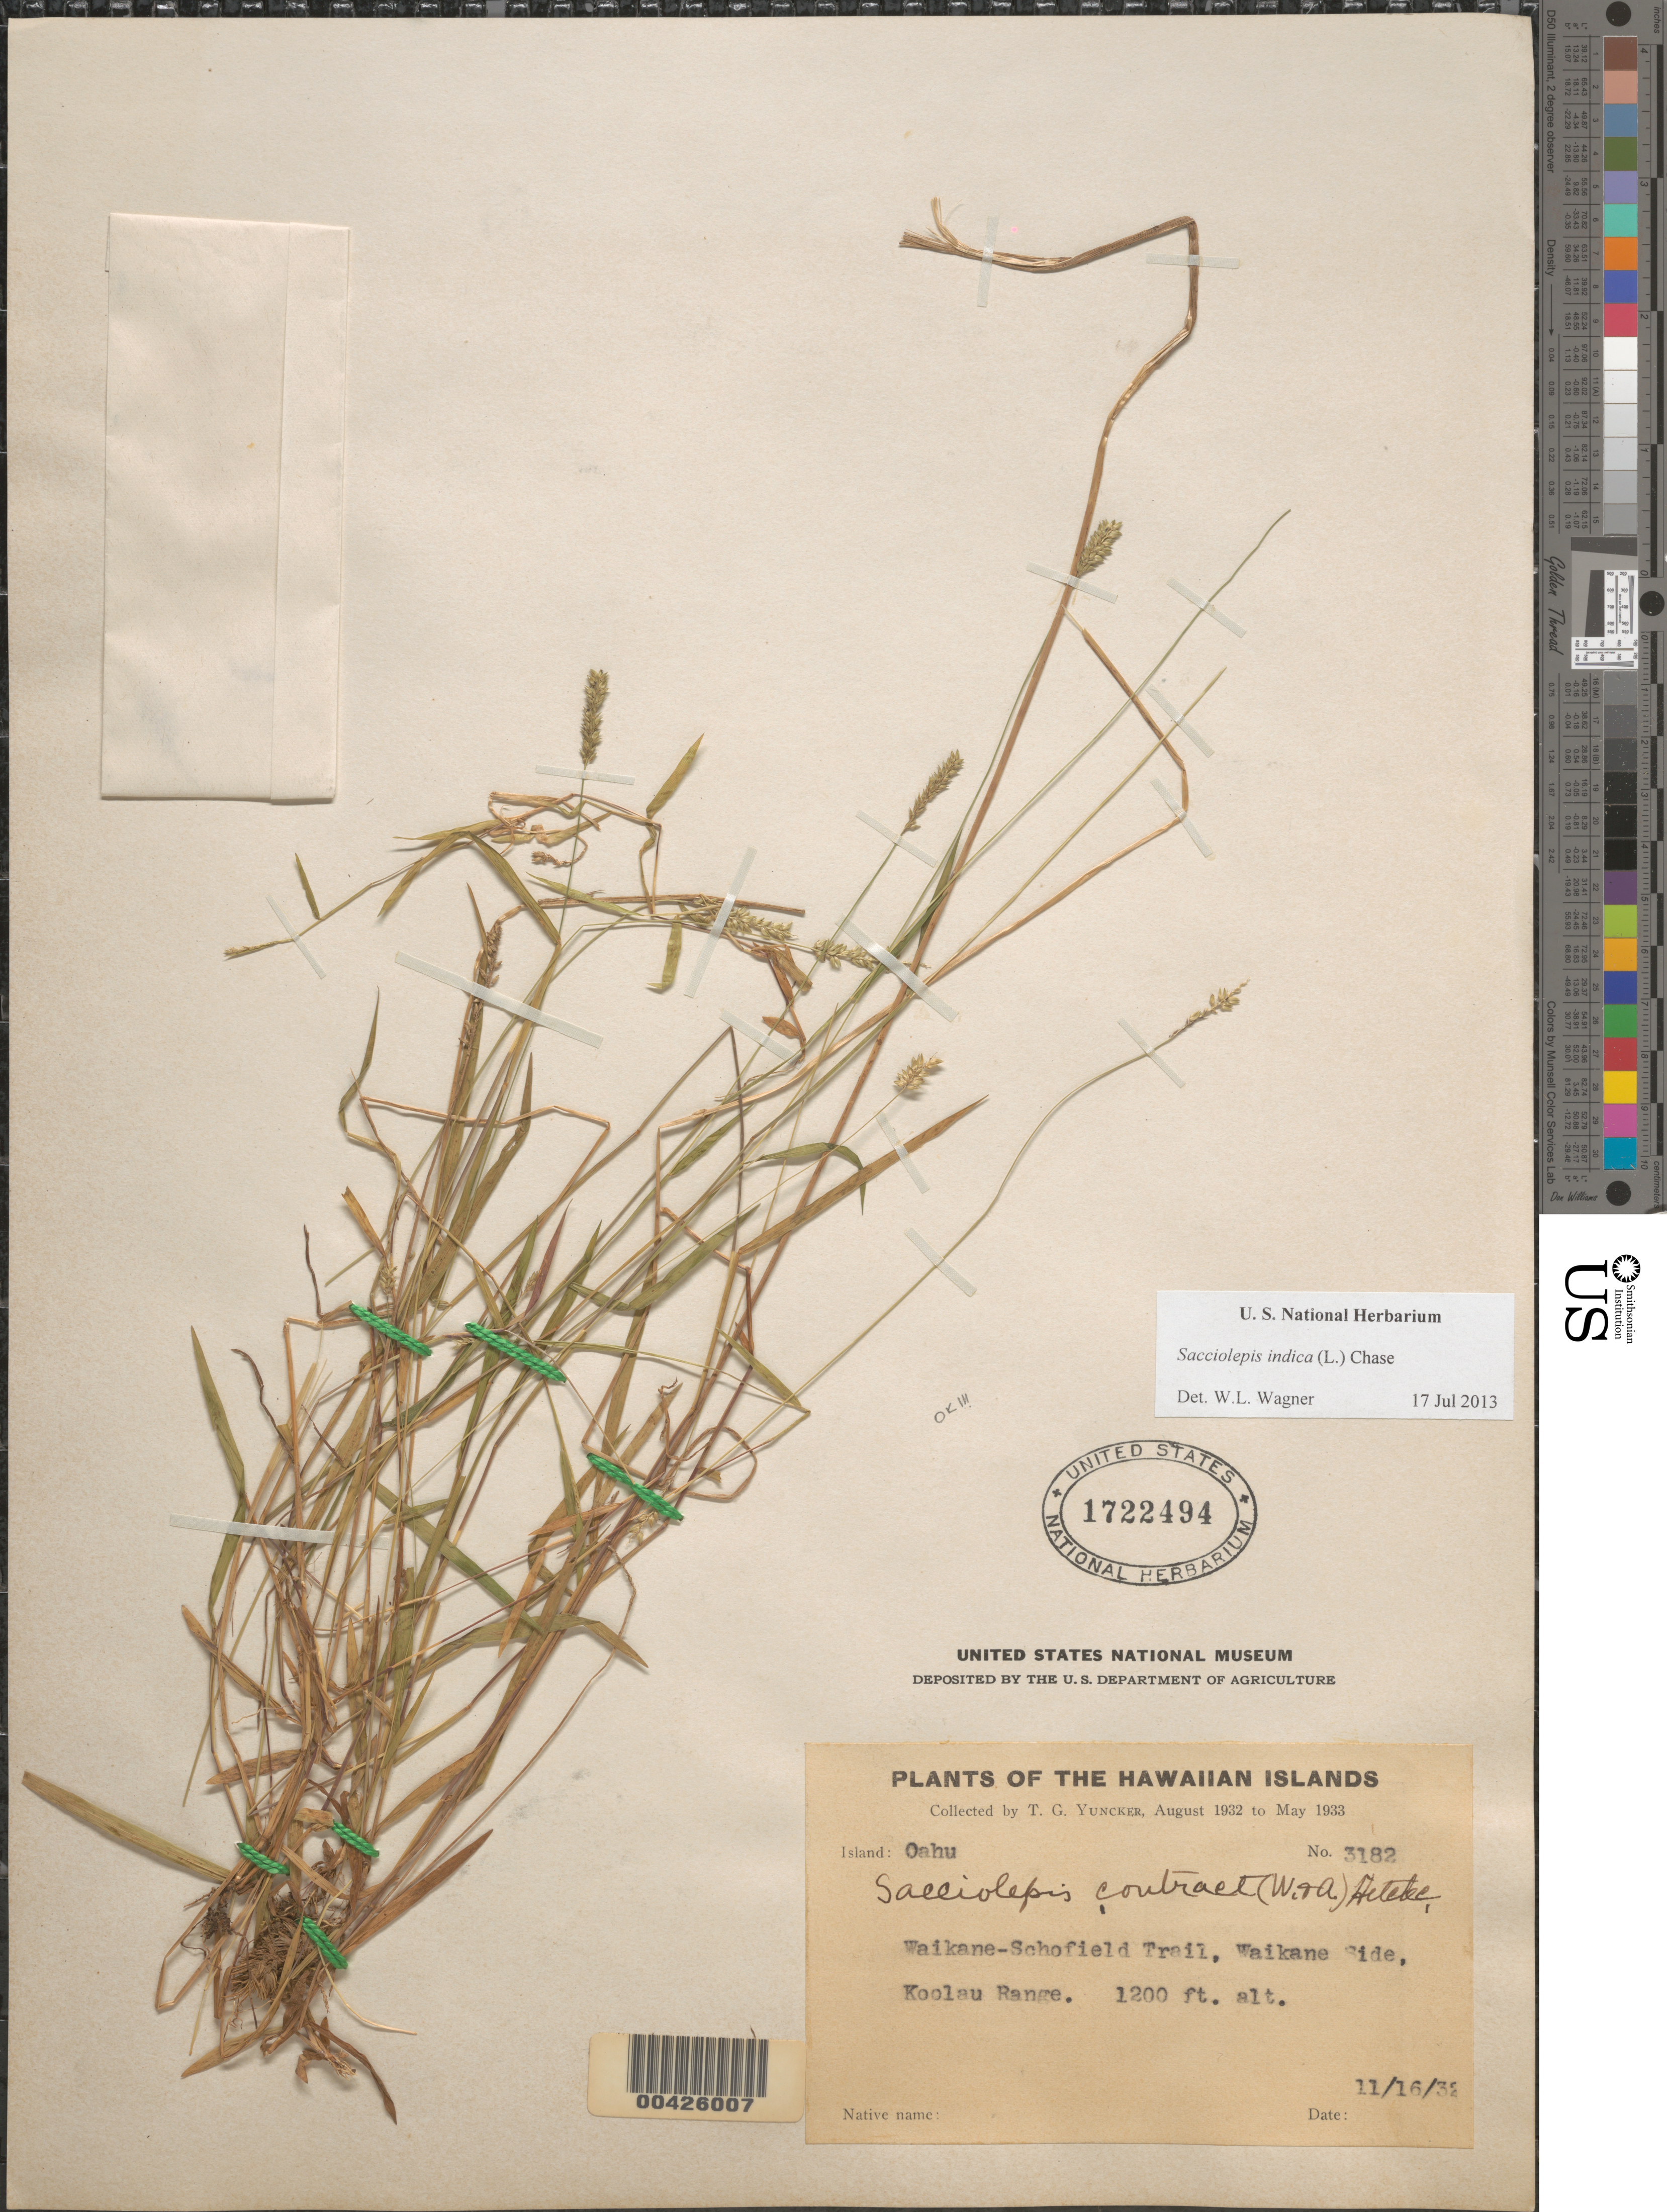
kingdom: Plantae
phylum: Tracheophyta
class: Liliopsida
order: Poales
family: Poaceae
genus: Sacciolepis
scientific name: Sacciolepis indica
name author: (L.) Chase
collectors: T. G. Yuncker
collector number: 3182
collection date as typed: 16 Nov 1932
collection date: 1932-11-16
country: United States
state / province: Hawaii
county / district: Honolulu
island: Oahu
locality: Waikane - Schofield Trail, Waikane Side, Koolau Range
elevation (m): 366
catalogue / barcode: US 1722494